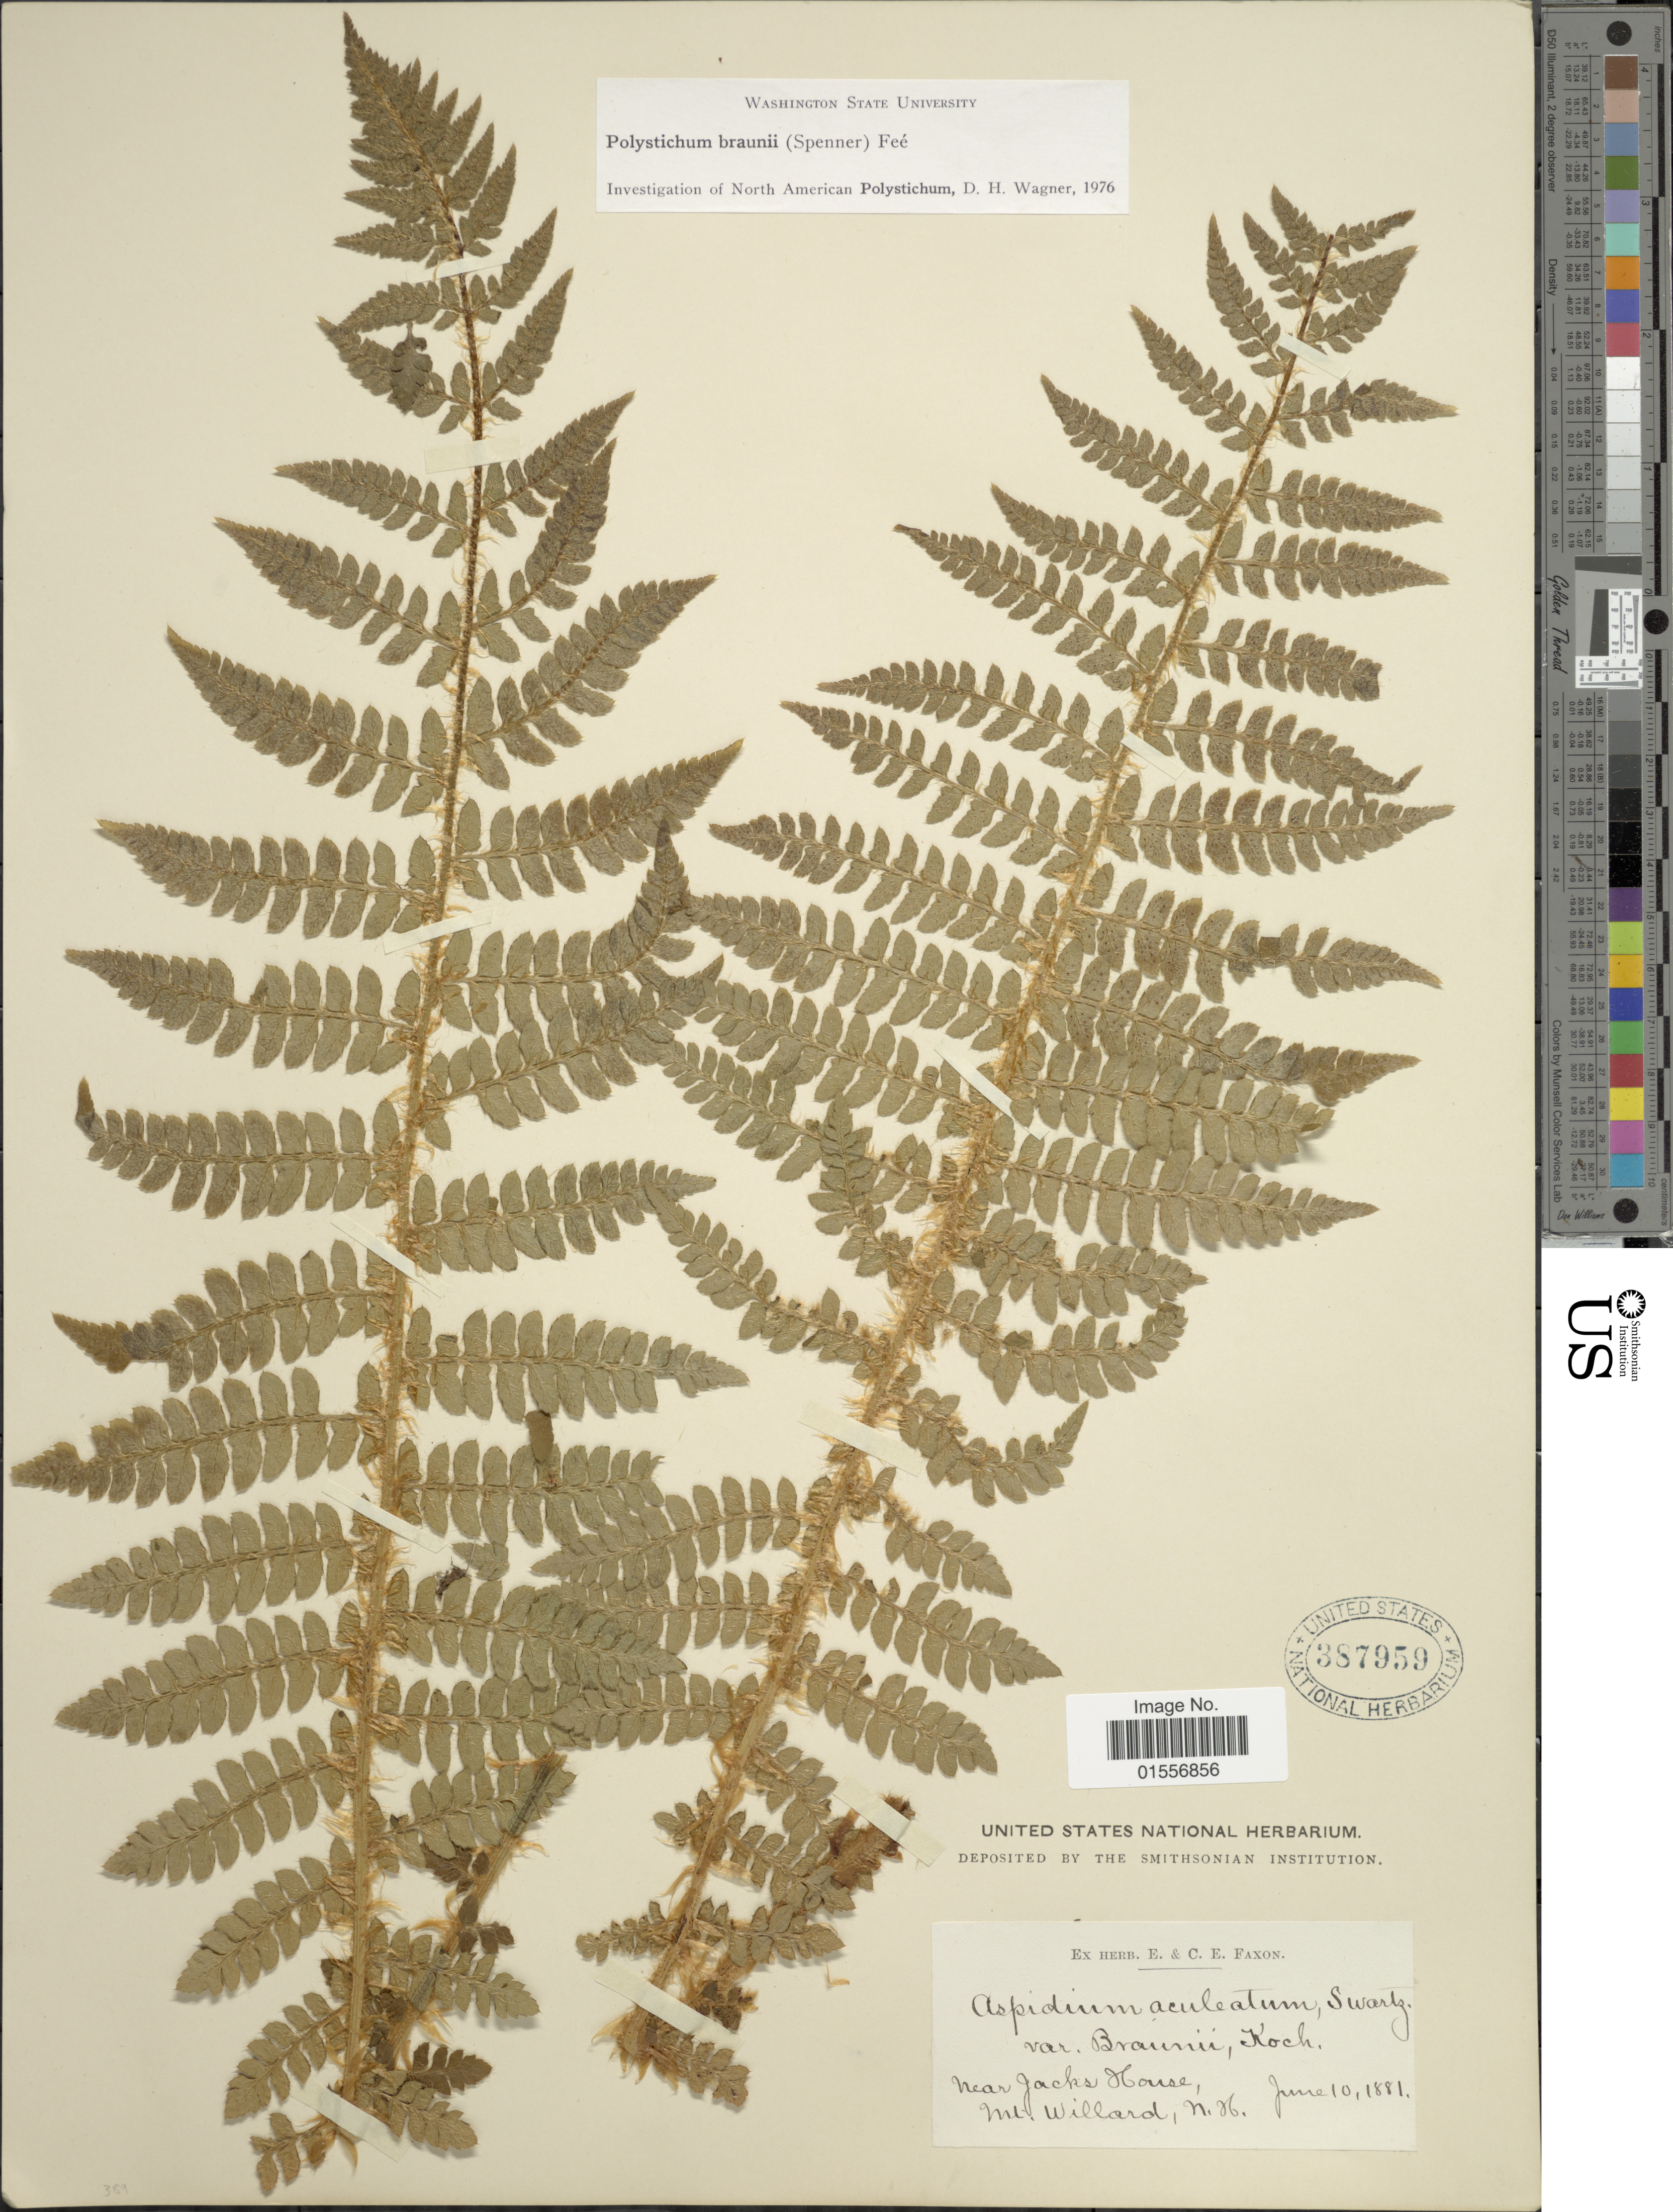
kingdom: Plantae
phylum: Tracheophyta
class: Polypodiopsida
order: Polypodiales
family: Dryopteridaceae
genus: Polystichum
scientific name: Polystichum braunii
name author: (Spenn.) Fée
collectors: ex herb. E. & C.E. Faxon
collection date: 1881-06-10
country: United States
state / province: New Hampshire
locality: Near Jack House, Mt. Willard.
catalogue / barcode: US 387959